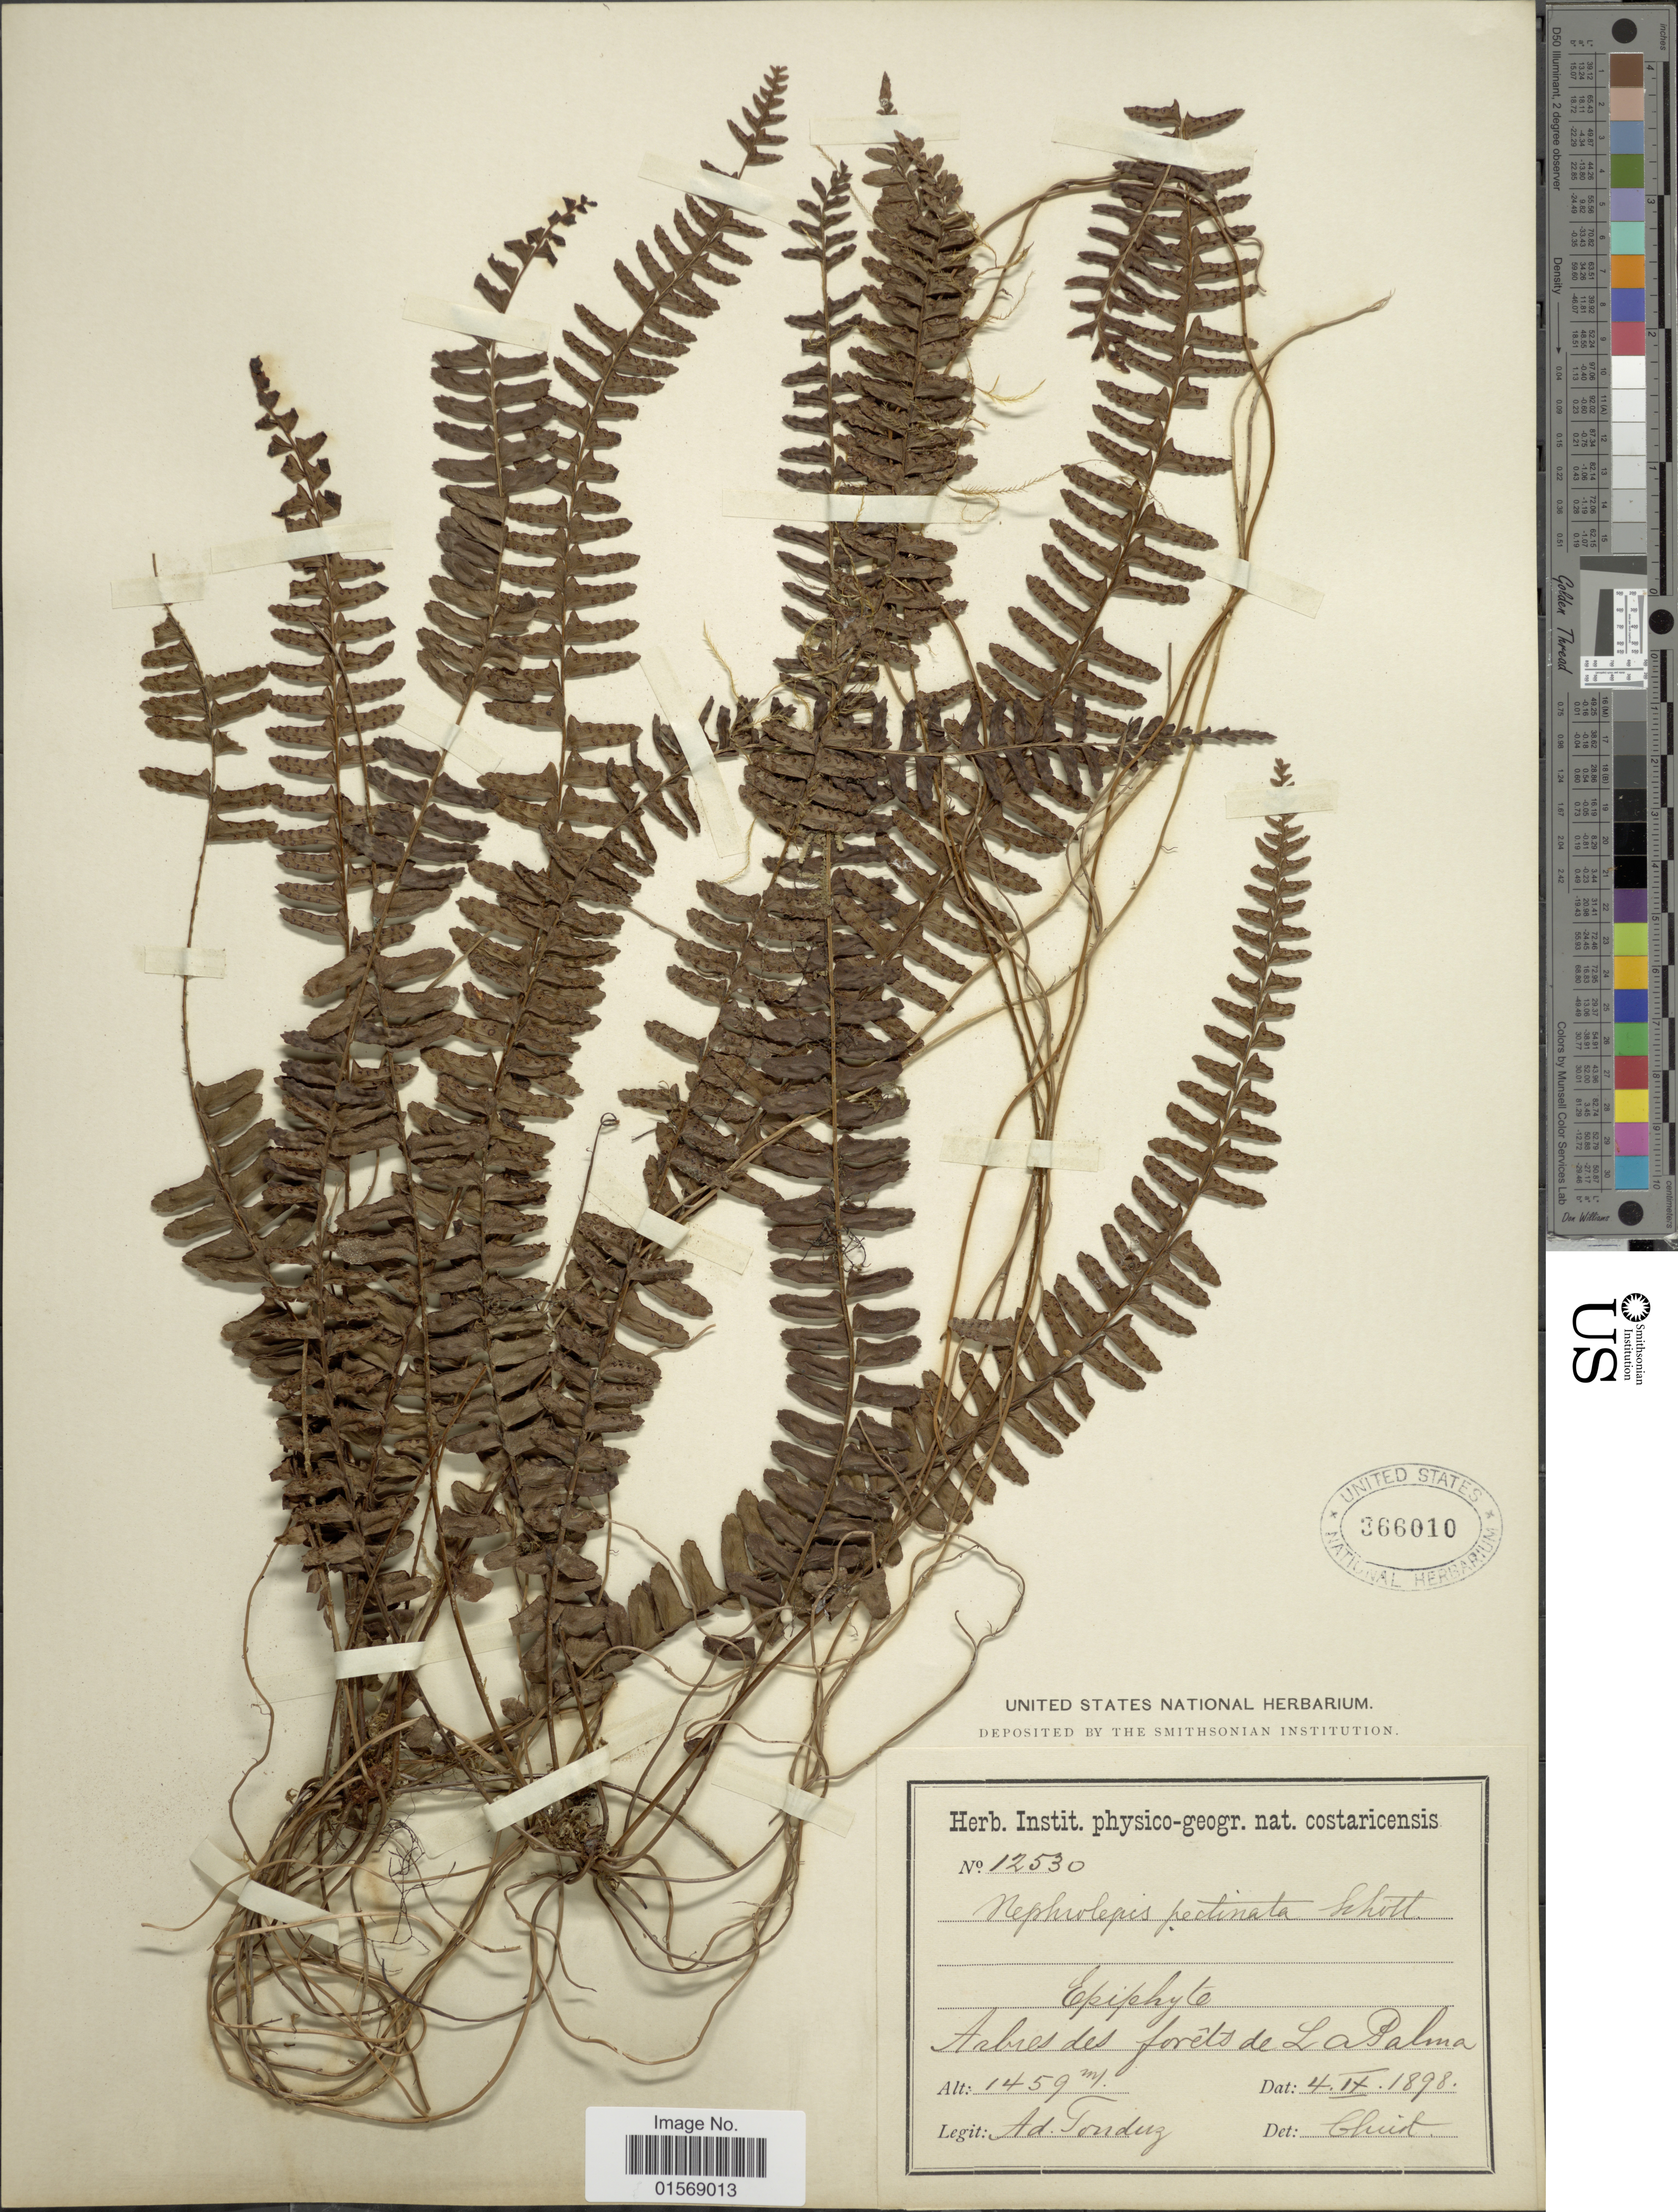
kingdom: Plantae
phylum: Tracheophyta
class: Polypodiopsida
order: Polypodiales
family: Nephrolepidaceae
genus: Nephrolepis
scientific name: Nephrolepis pectinata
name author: (Willd.) Schott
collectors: A. Tonduz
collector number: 12530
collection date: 1898-09-04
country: Costa Rica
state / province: San José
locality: Abres des forets de La Palma. [unsure placement]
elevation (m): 1459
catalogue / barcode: US 366010